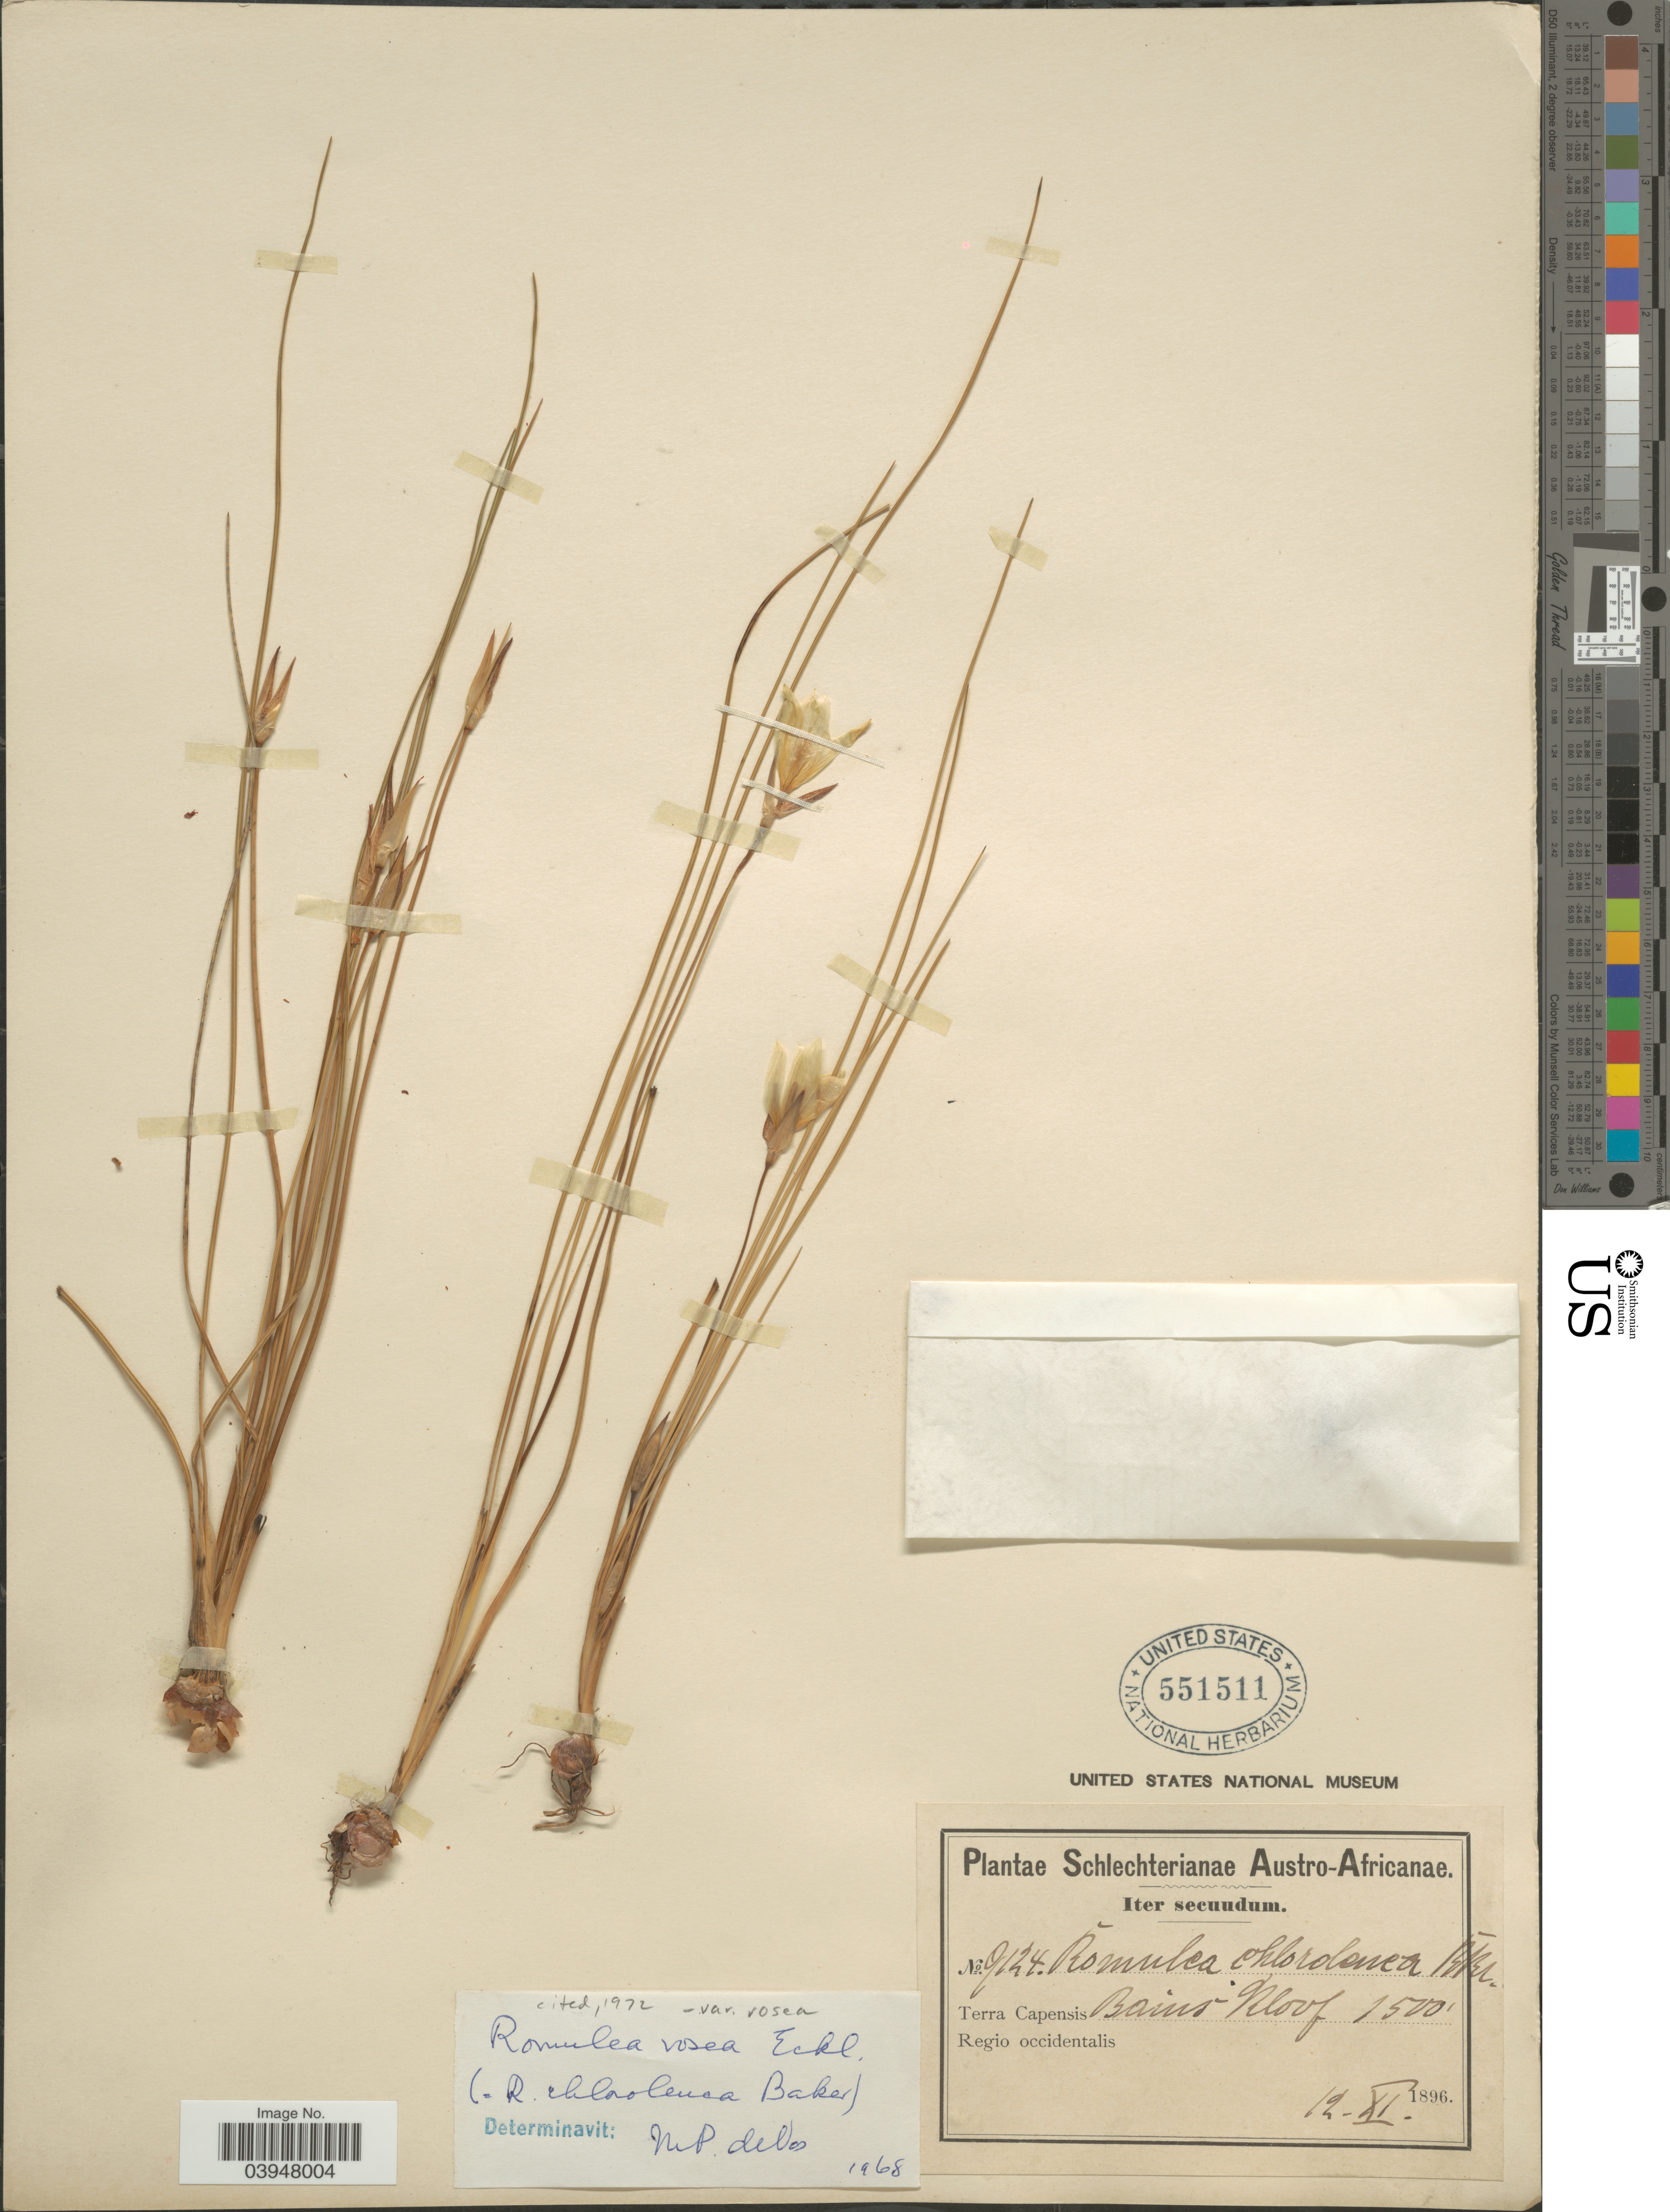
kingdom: Plantae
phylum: Tracheophyta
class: Liliopsida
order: Asparagales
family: Iridaceae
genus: Romulea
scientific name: Romulea rosea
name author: (L.) Eckl.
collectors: Schlechter, --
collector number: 9124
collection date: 1896-11-19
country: South Africa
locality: Austro-Africanae. Terra Capensis Bains Kloof. Regio occidentalis.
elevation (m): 457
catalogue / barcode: US 551511